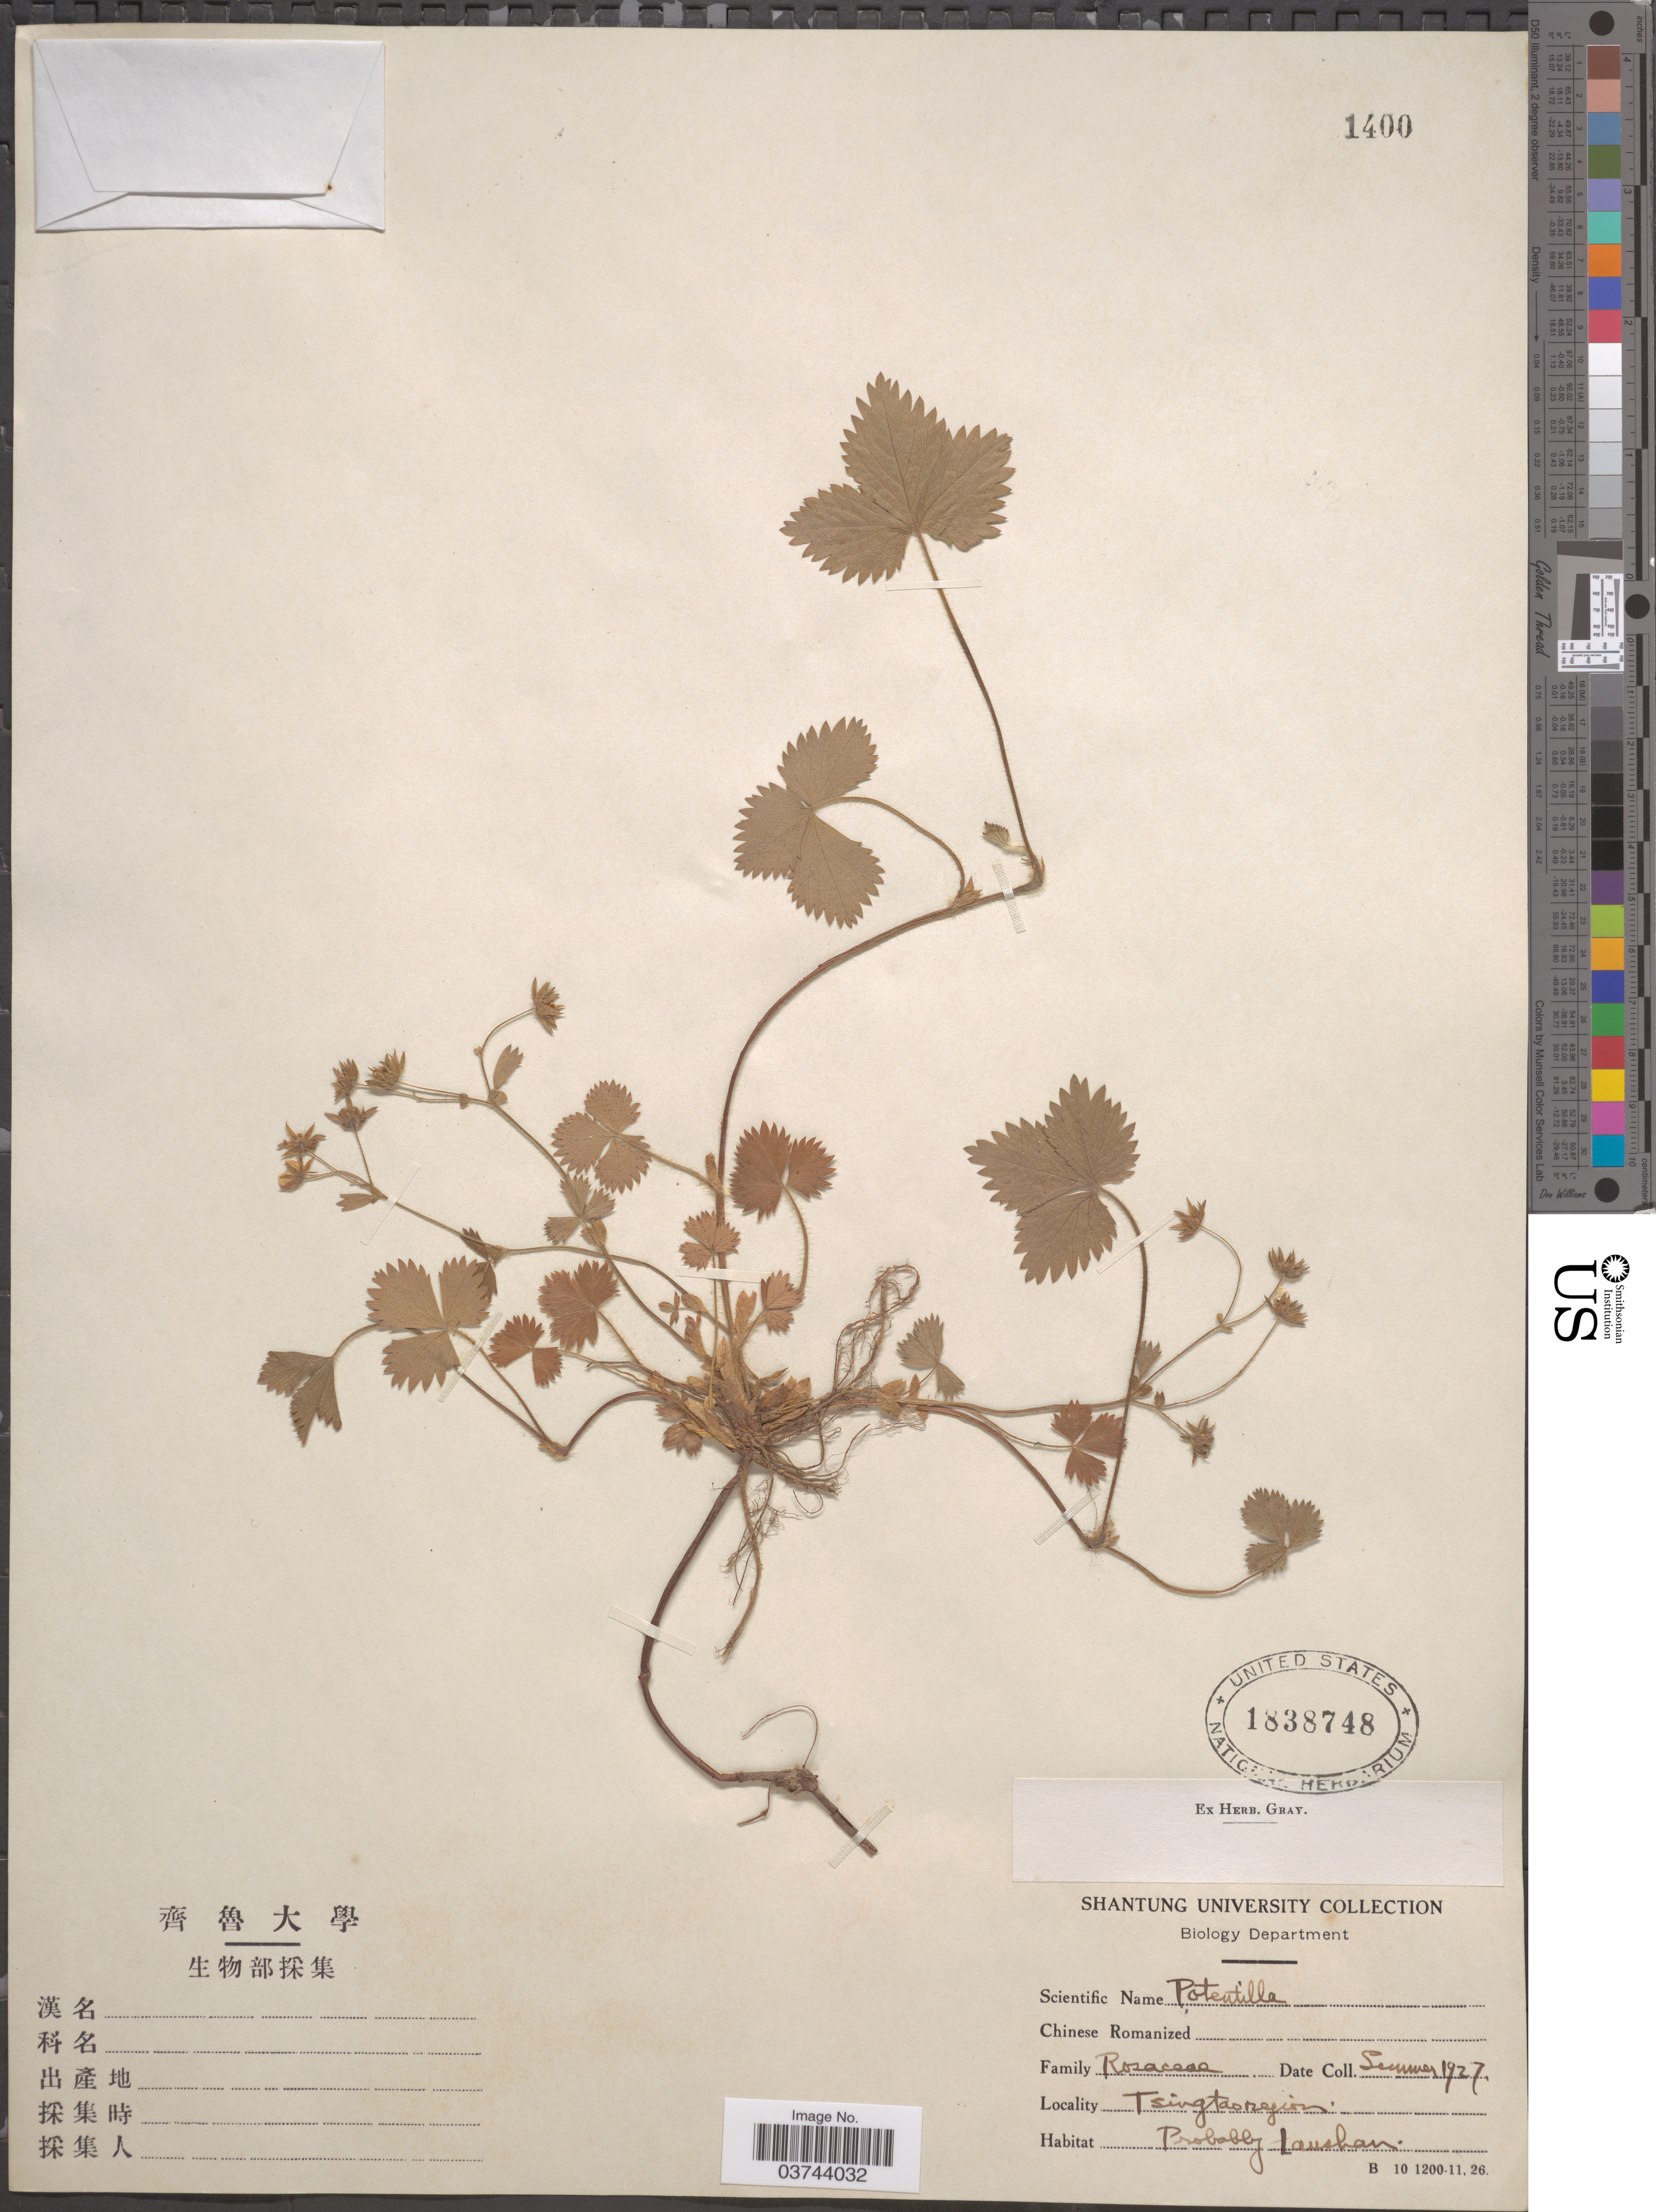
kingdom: Plantae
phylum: Tracheophyta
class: Magnoliopsida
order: Rosales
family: Rosaceae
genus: Potentilla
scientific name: Potentilla sp.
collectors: Shantung University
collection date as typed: Summer 1927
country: China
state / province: Shandong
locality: Tsingtao region.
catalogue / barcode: US 1838748